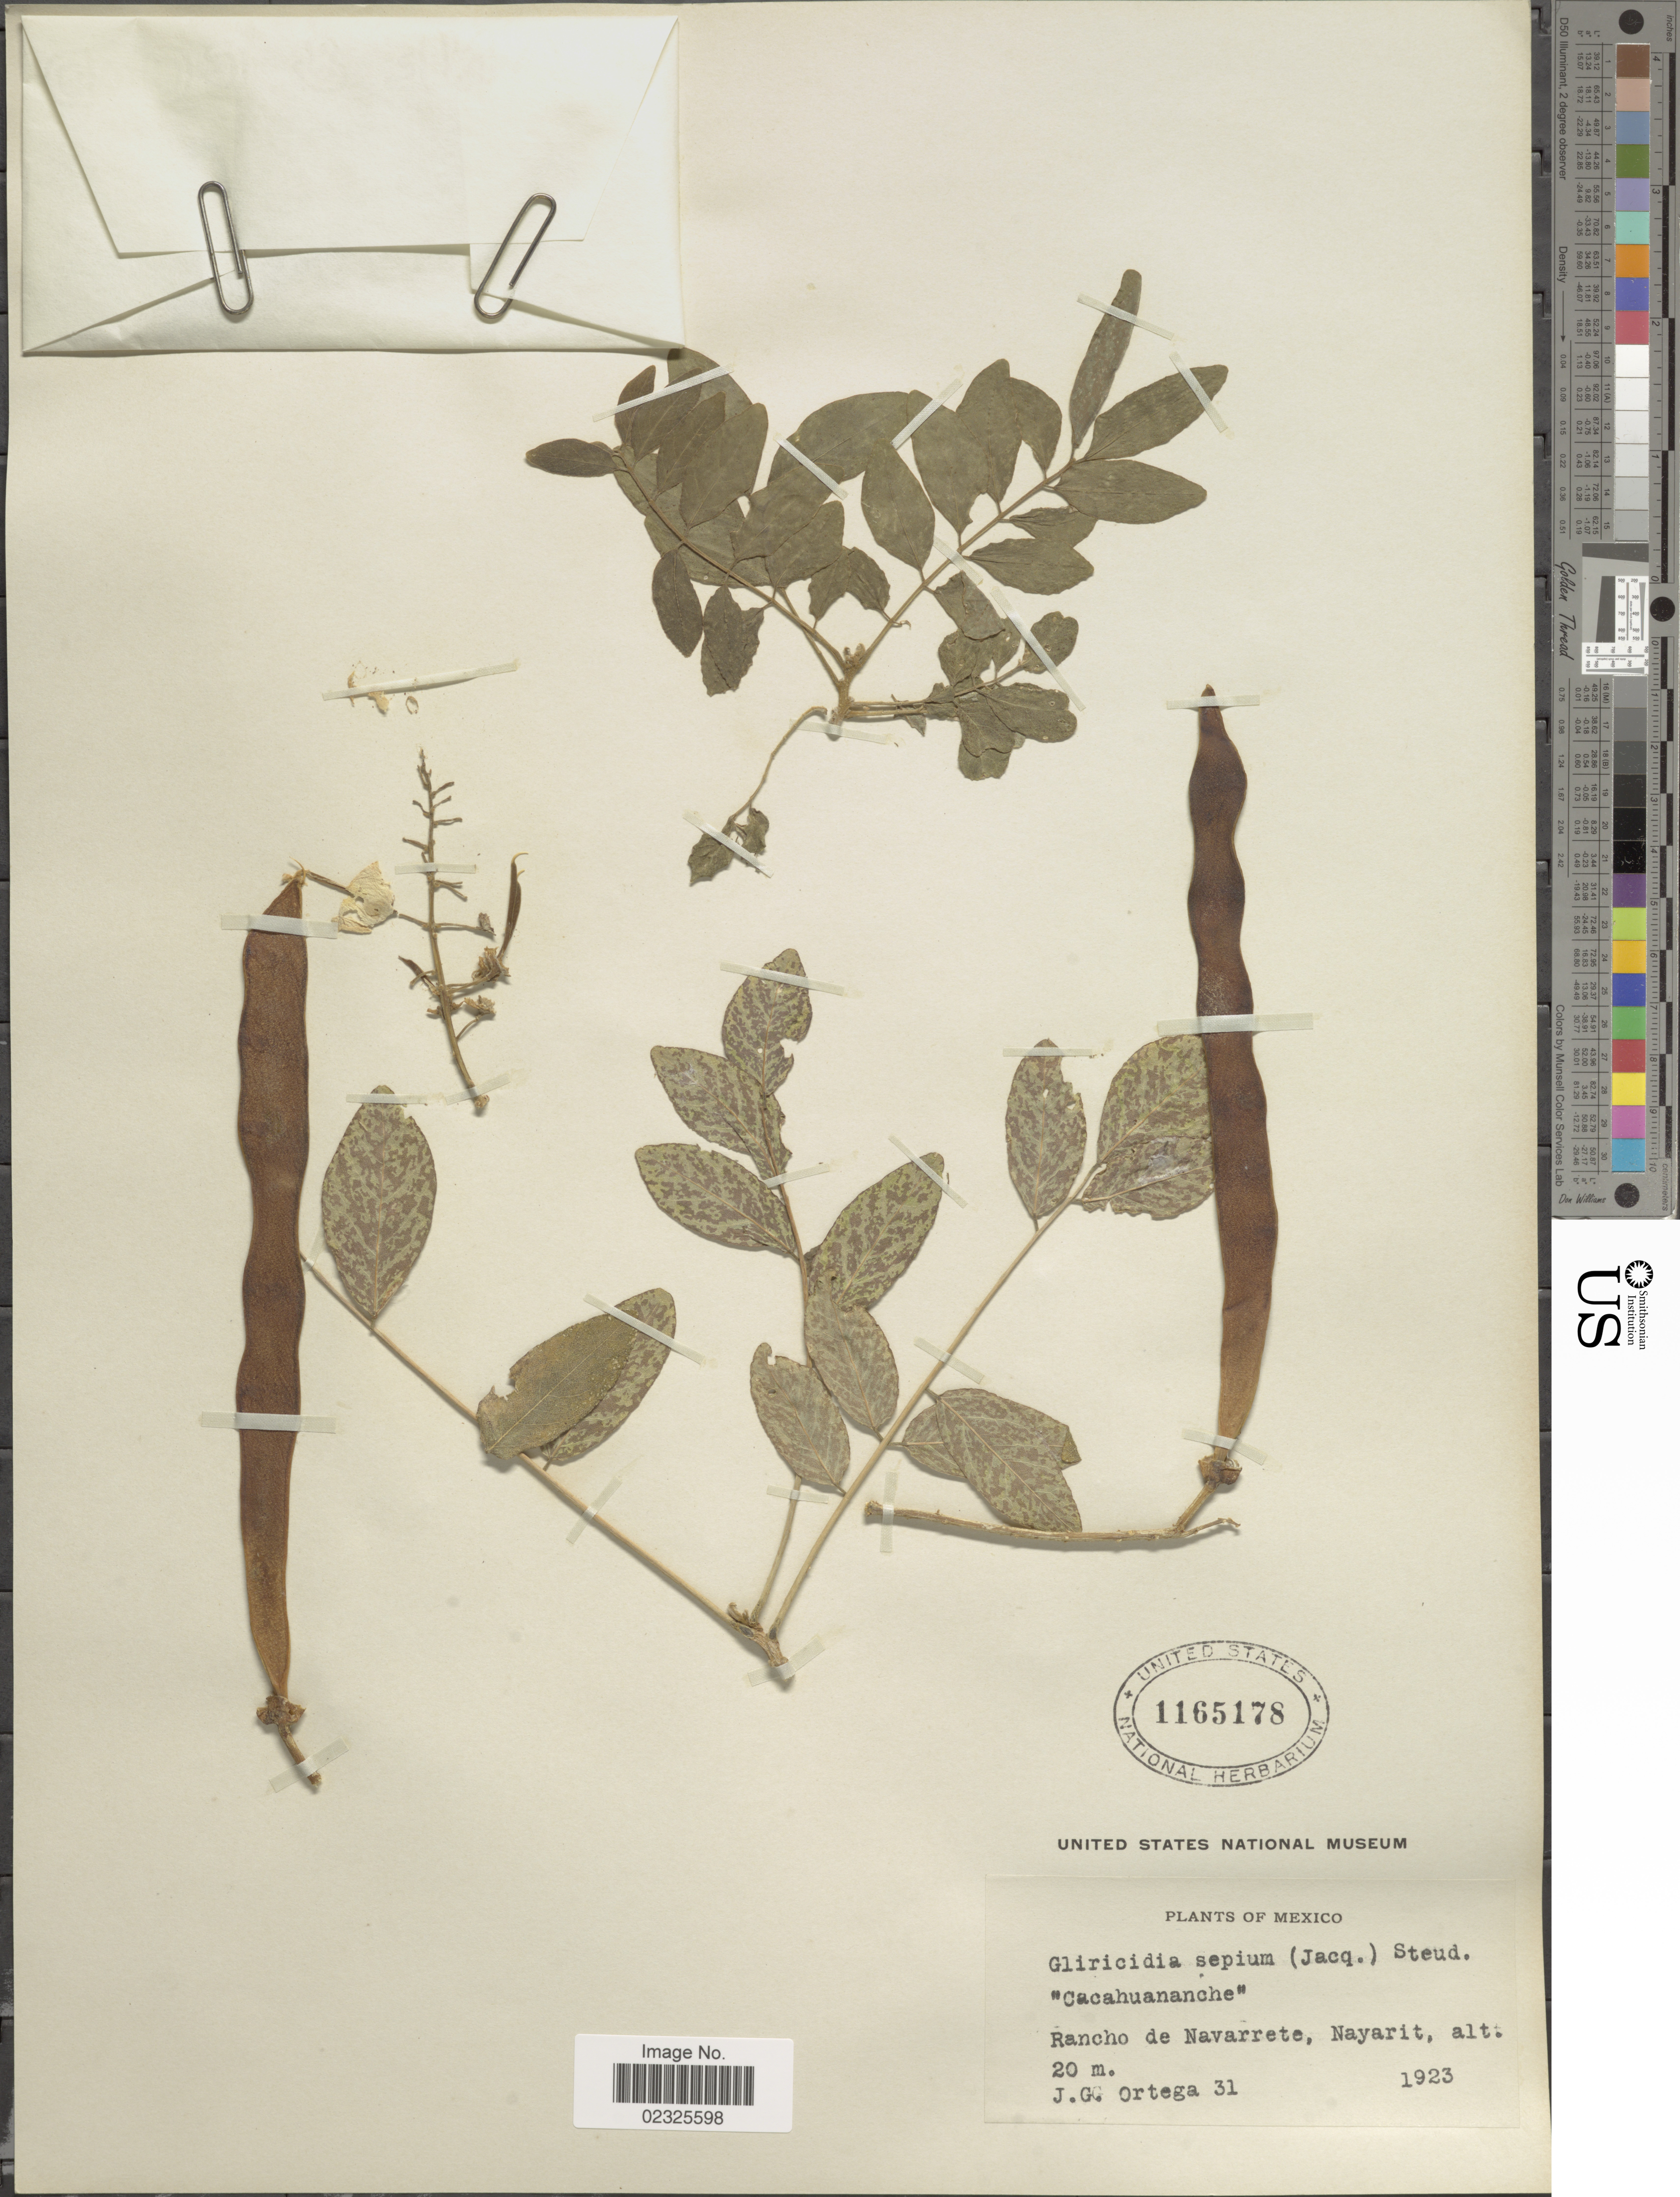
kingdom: Plantae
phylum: Tracheophyta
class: Magnoliopsida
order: Fabales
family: Fabaceae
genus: Gliricidia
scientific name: Gliricidia sepium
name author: (Jacq.) Kunth ex Walp.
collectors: J. Ortega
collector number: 31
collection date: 1923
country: Mexico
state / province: Nayarit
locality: Racnho de Navarrete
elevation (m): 20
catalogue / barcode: US 1165178